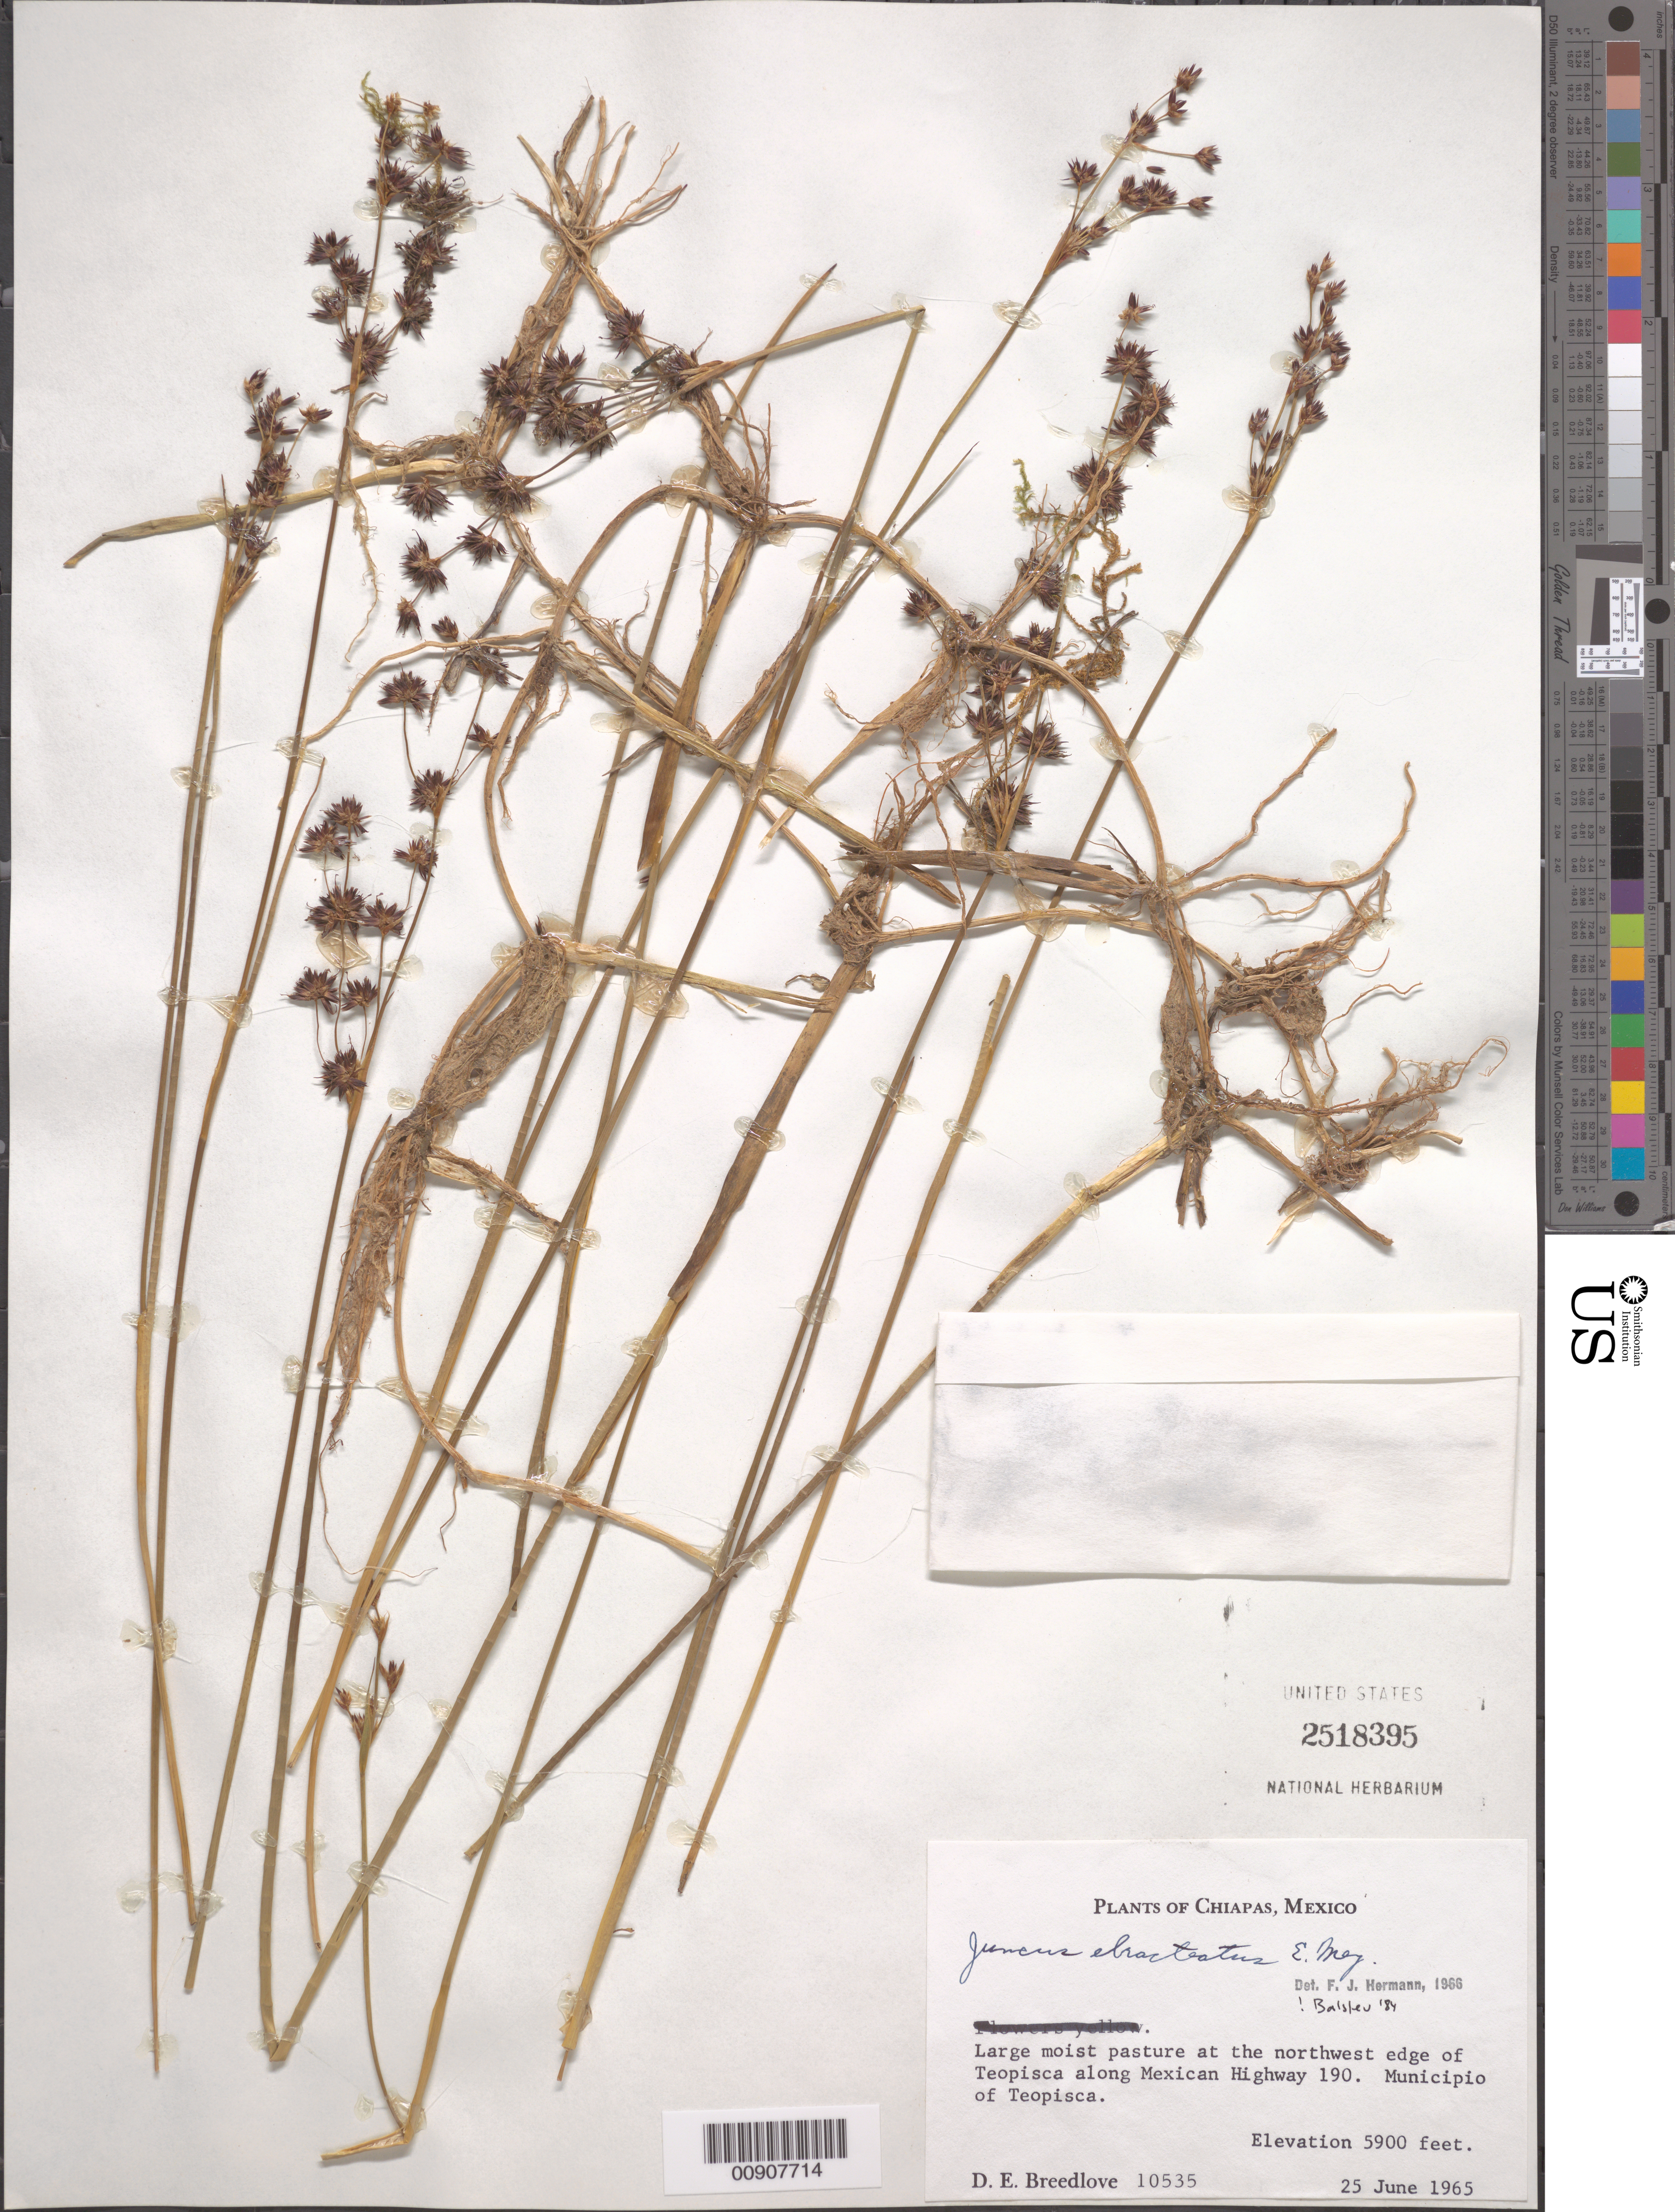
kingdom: Plantae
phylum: Tracheophyta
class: Liliopsida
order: Poales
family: Juncaceae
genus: Juncus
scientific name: Juncus ebracteatus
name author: E. Mey.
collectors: D. E. Breedlove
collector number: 10535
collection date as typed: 25 Jun 1965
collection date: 1965-06-25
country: Mexico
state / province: Chiapas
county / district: Teopisca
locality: Northern edge of Teopisca along Mexican Highway 190. Municipio of Teopisca, Chiapas.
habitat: Large moist pasture.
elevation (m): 1798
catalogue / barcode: US 2518395